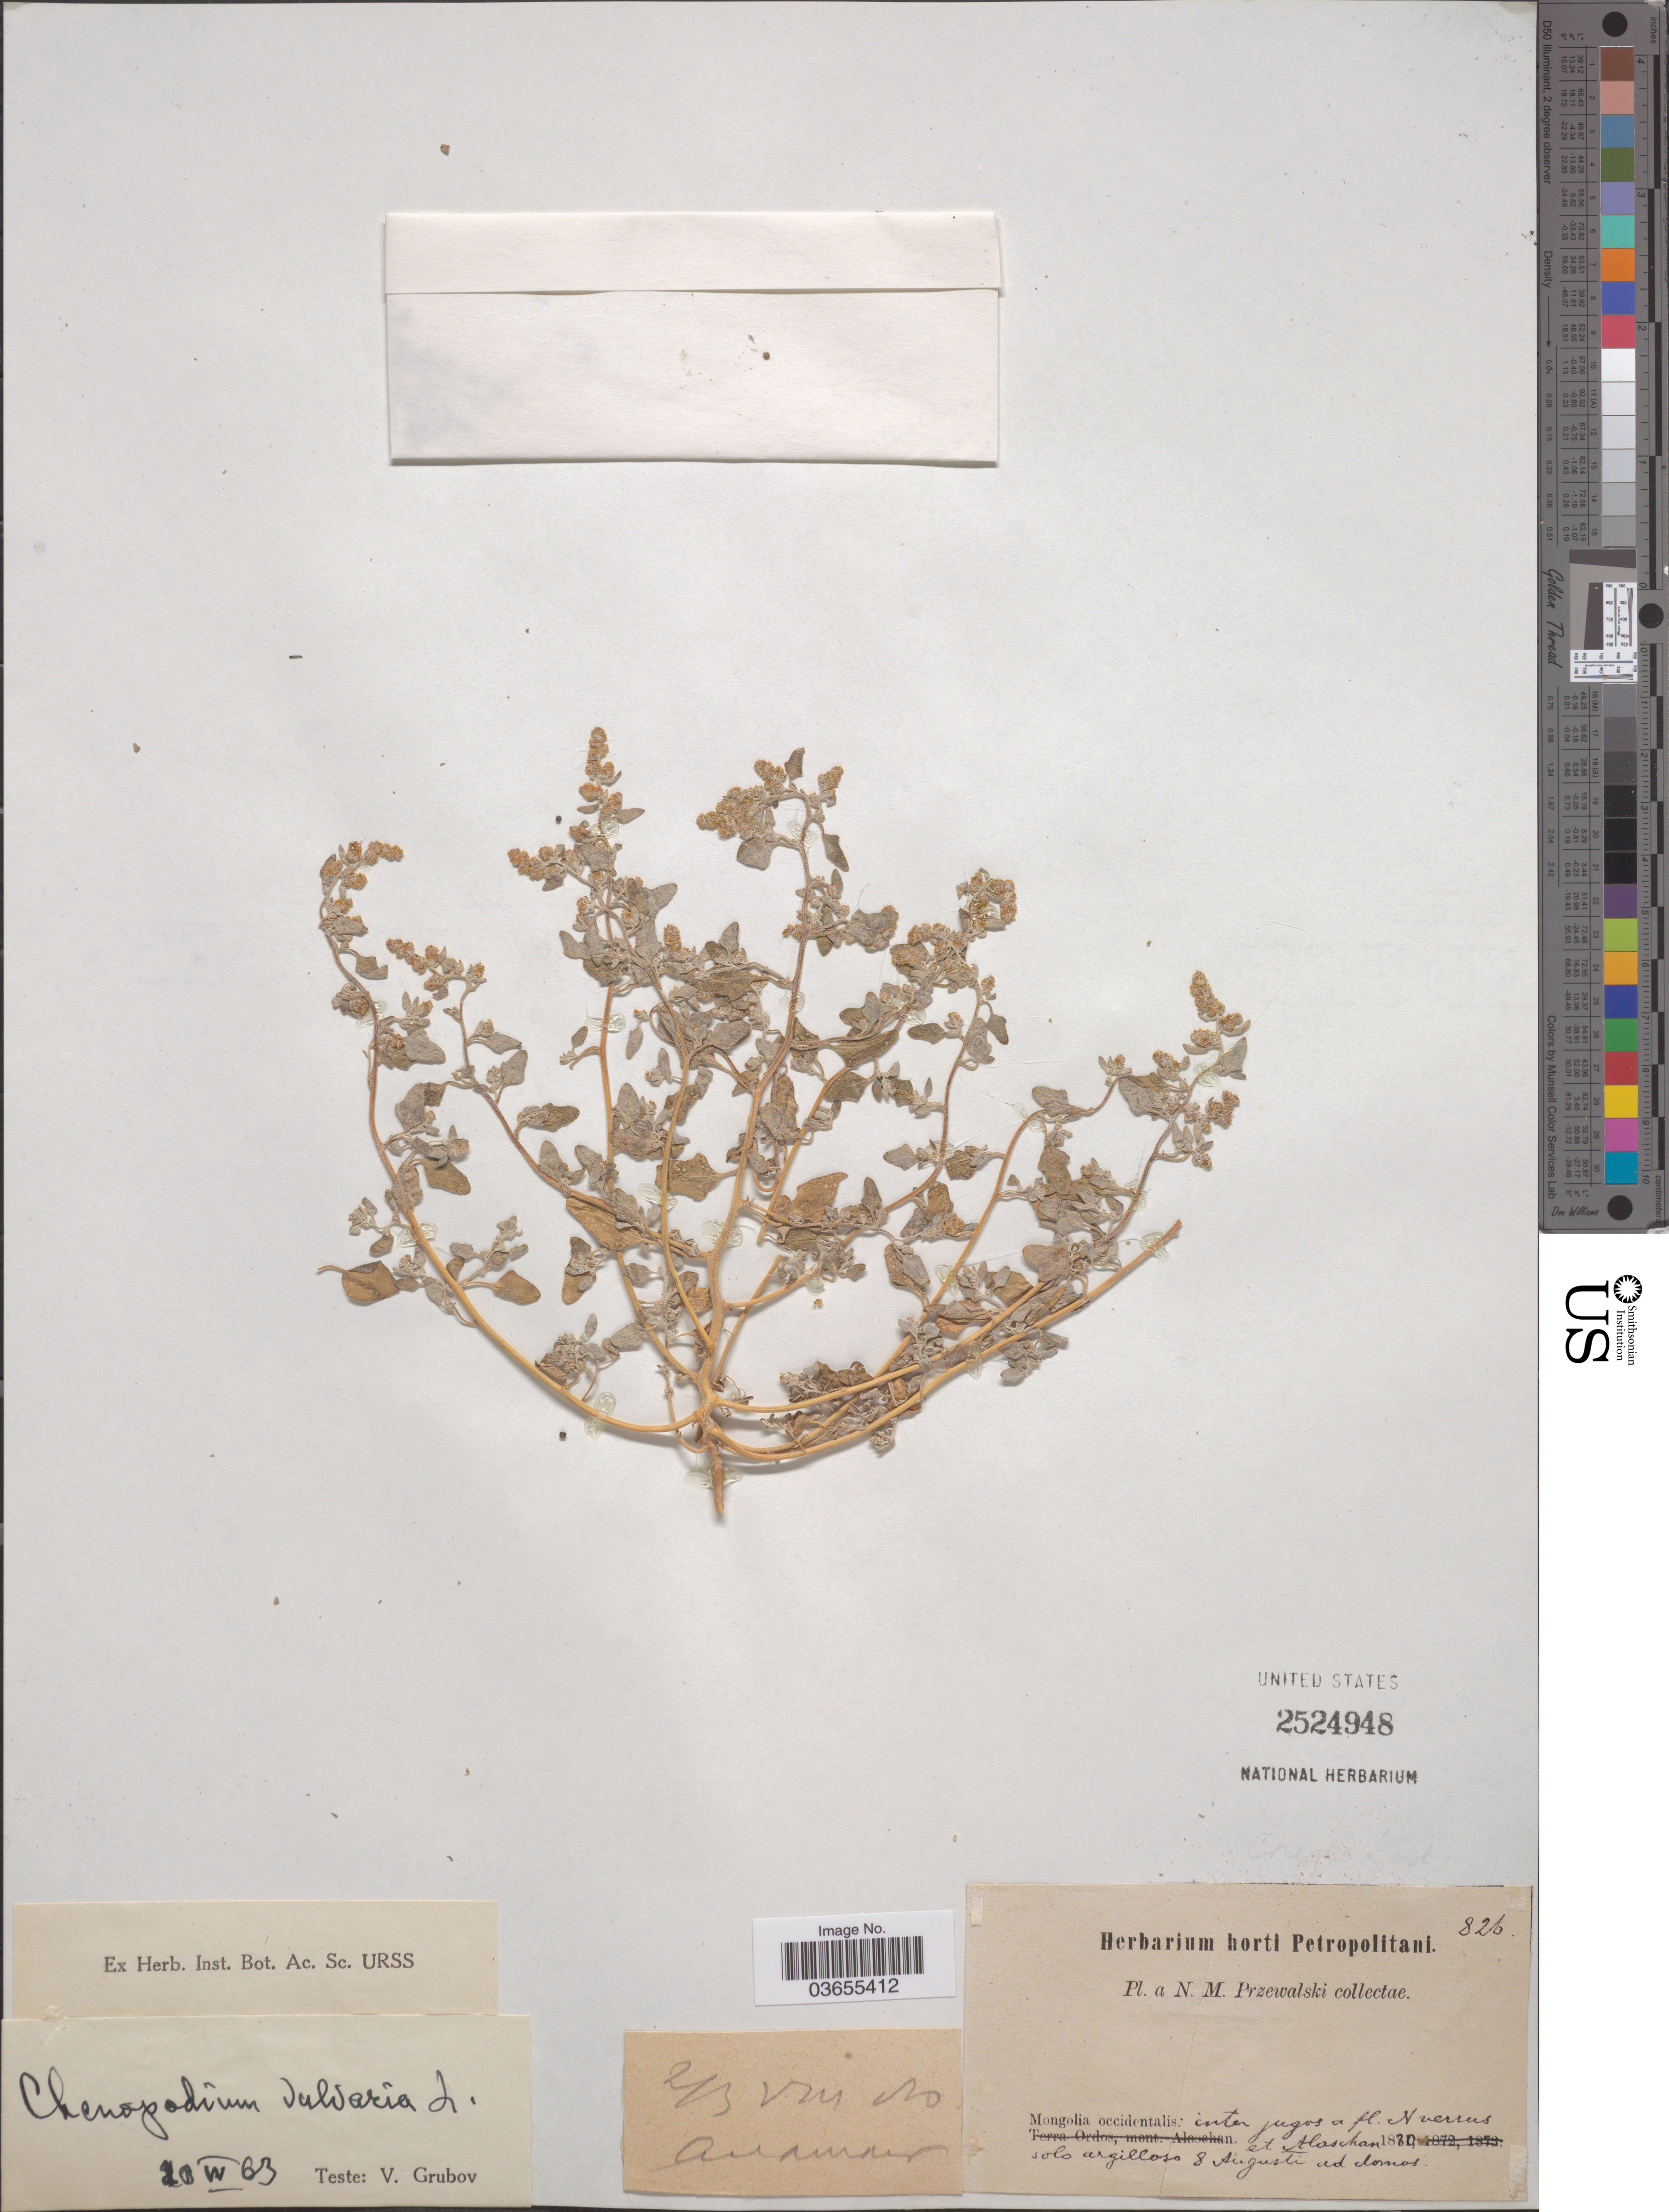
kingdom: Plantae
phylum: Tracheophyta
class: Magnoliopsida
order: Caryophyllales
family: Amaranthaceae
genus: Chenopodium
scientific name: Chenopodium vulvaria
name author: L.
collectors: N. Przewalski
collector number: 826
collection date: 1880-08-08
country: Mongolia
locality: Mongolia occidentalis: inter jugos a fl. N versus et Alaschan [interpreted].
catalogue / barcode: US 2524948